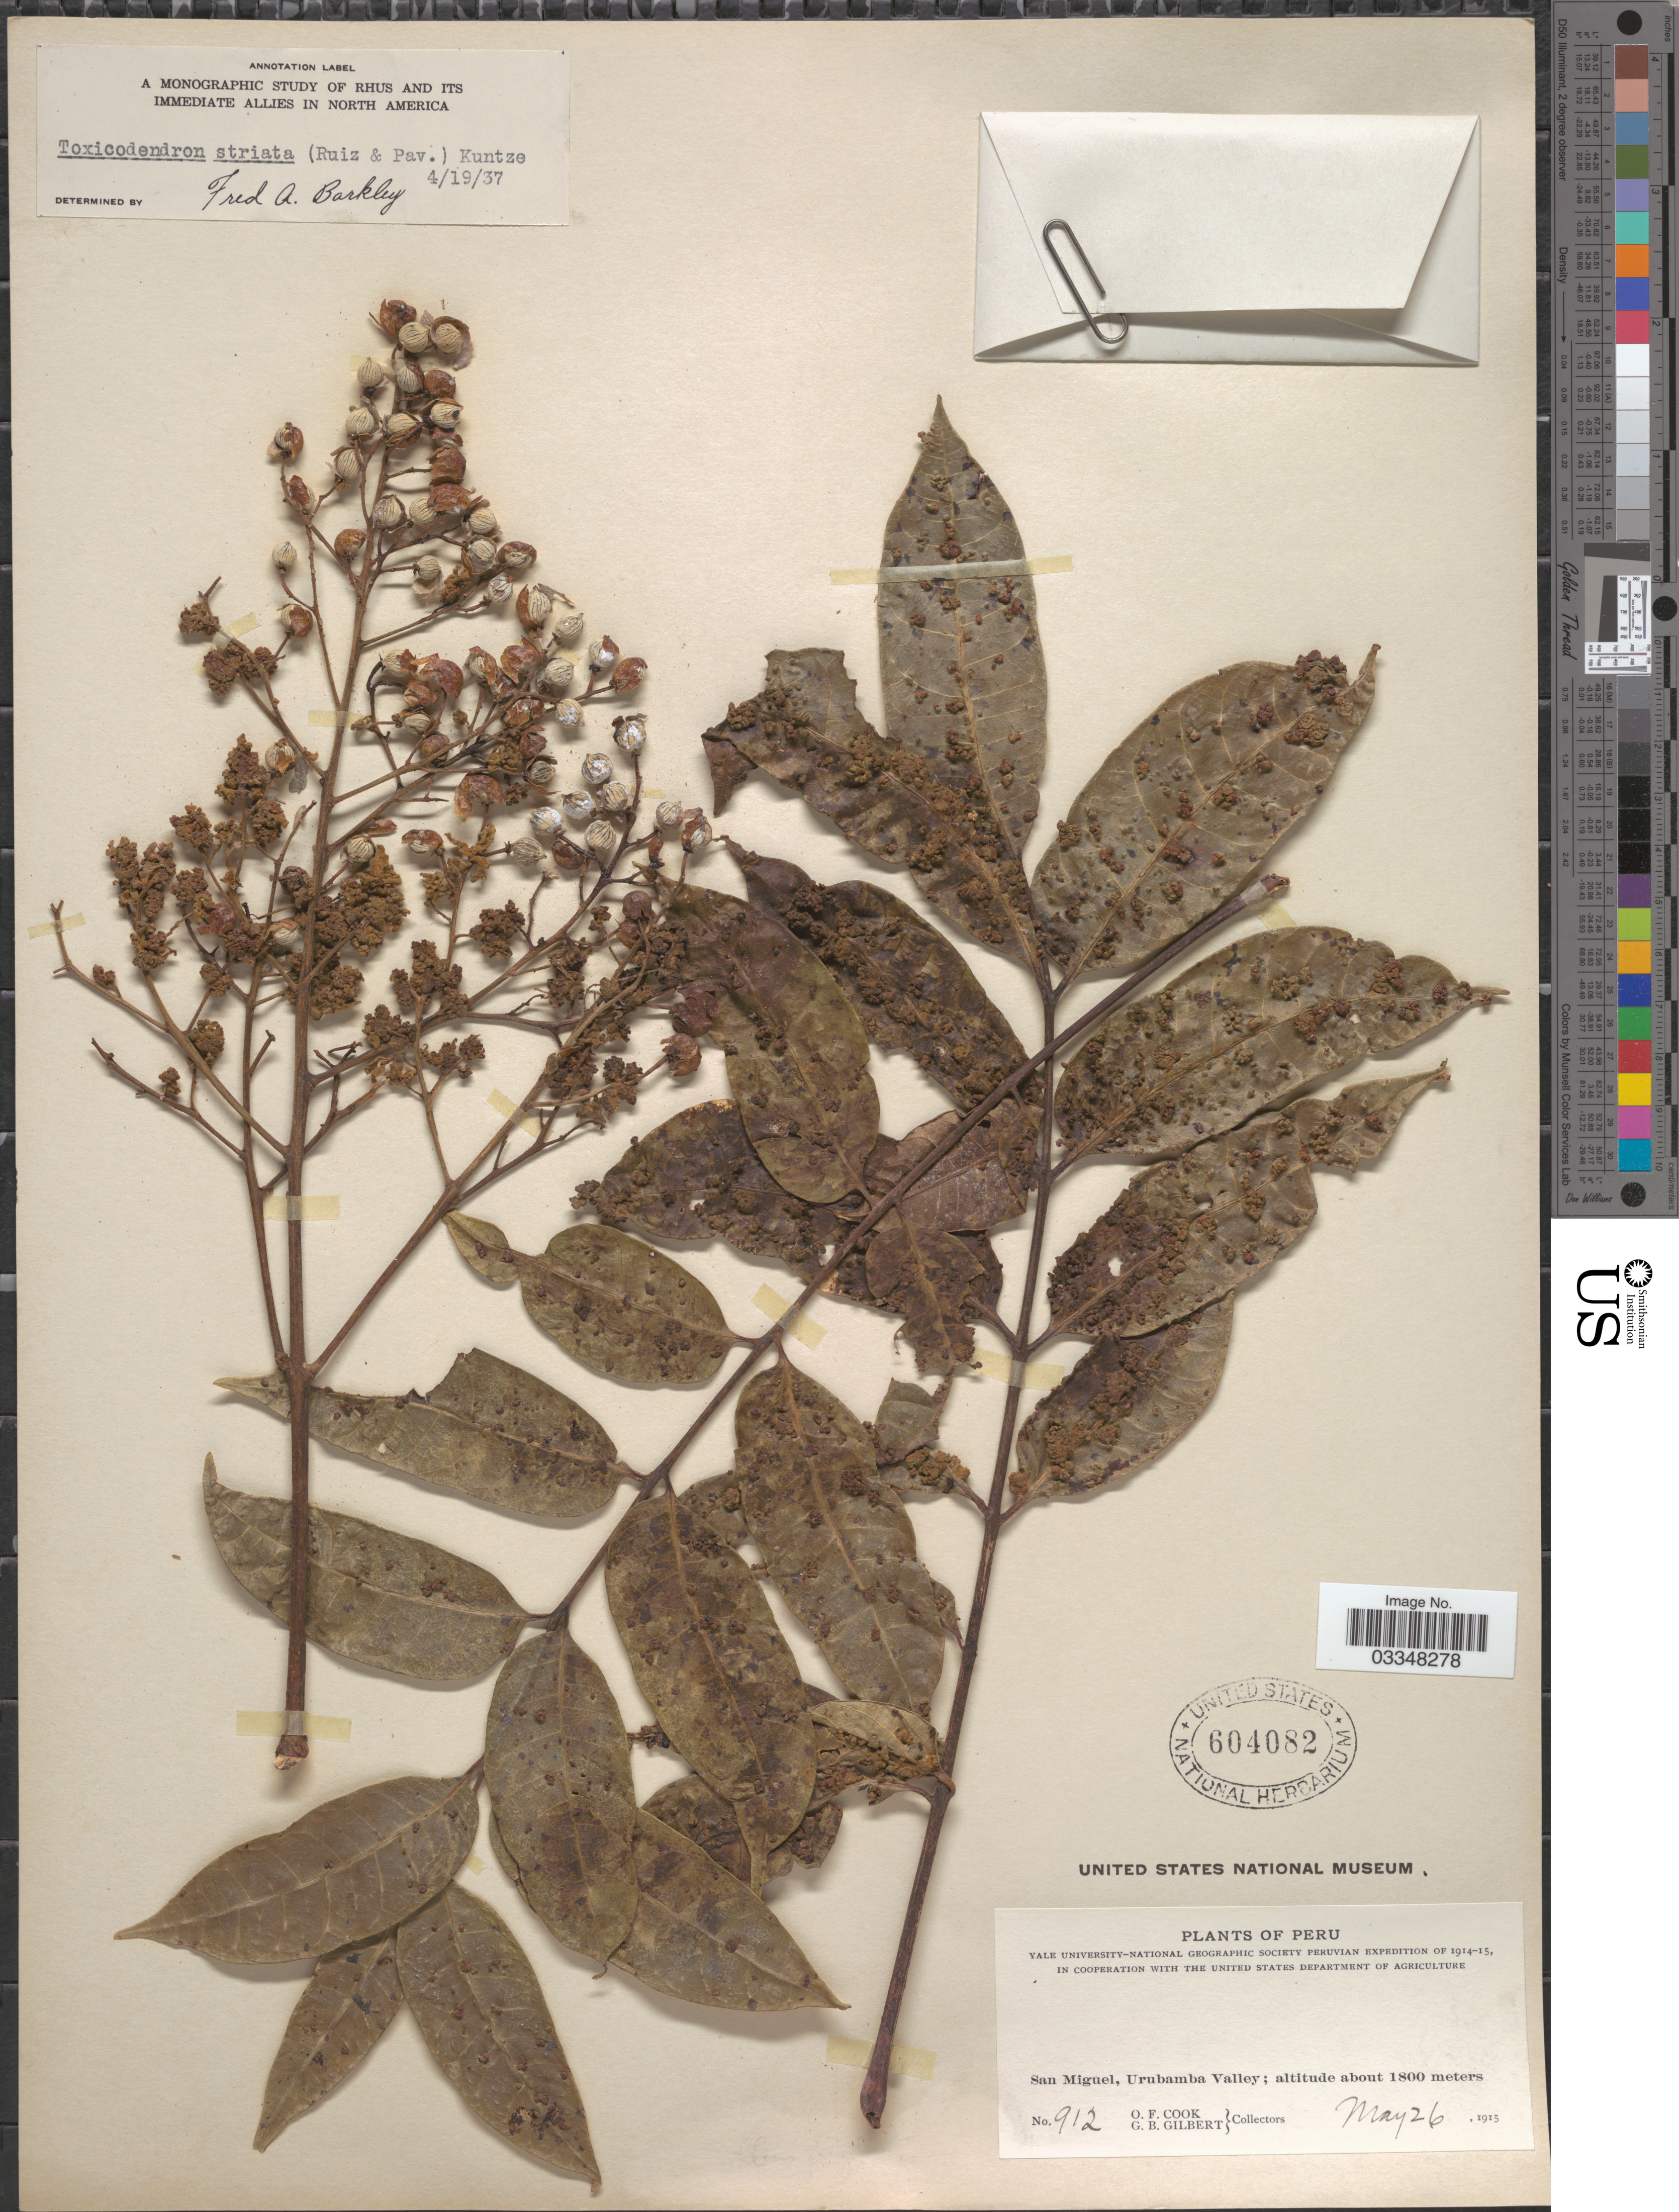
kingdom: Plantae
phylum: Tracheophyta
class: Magnoliopsida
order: Sapindales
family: Anacardiaceae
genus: Toxicodendron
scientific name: Toxicodendron striatum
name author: (Ruiz & Pav.) Kuntze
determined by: Mitchell, John D.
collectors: O. F. Cook & G. B. Gilbert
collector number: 912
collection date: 1915-05-26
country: Peru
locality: San Miguel, Urubamba Valley.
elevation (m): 1800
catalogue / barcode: US 604082